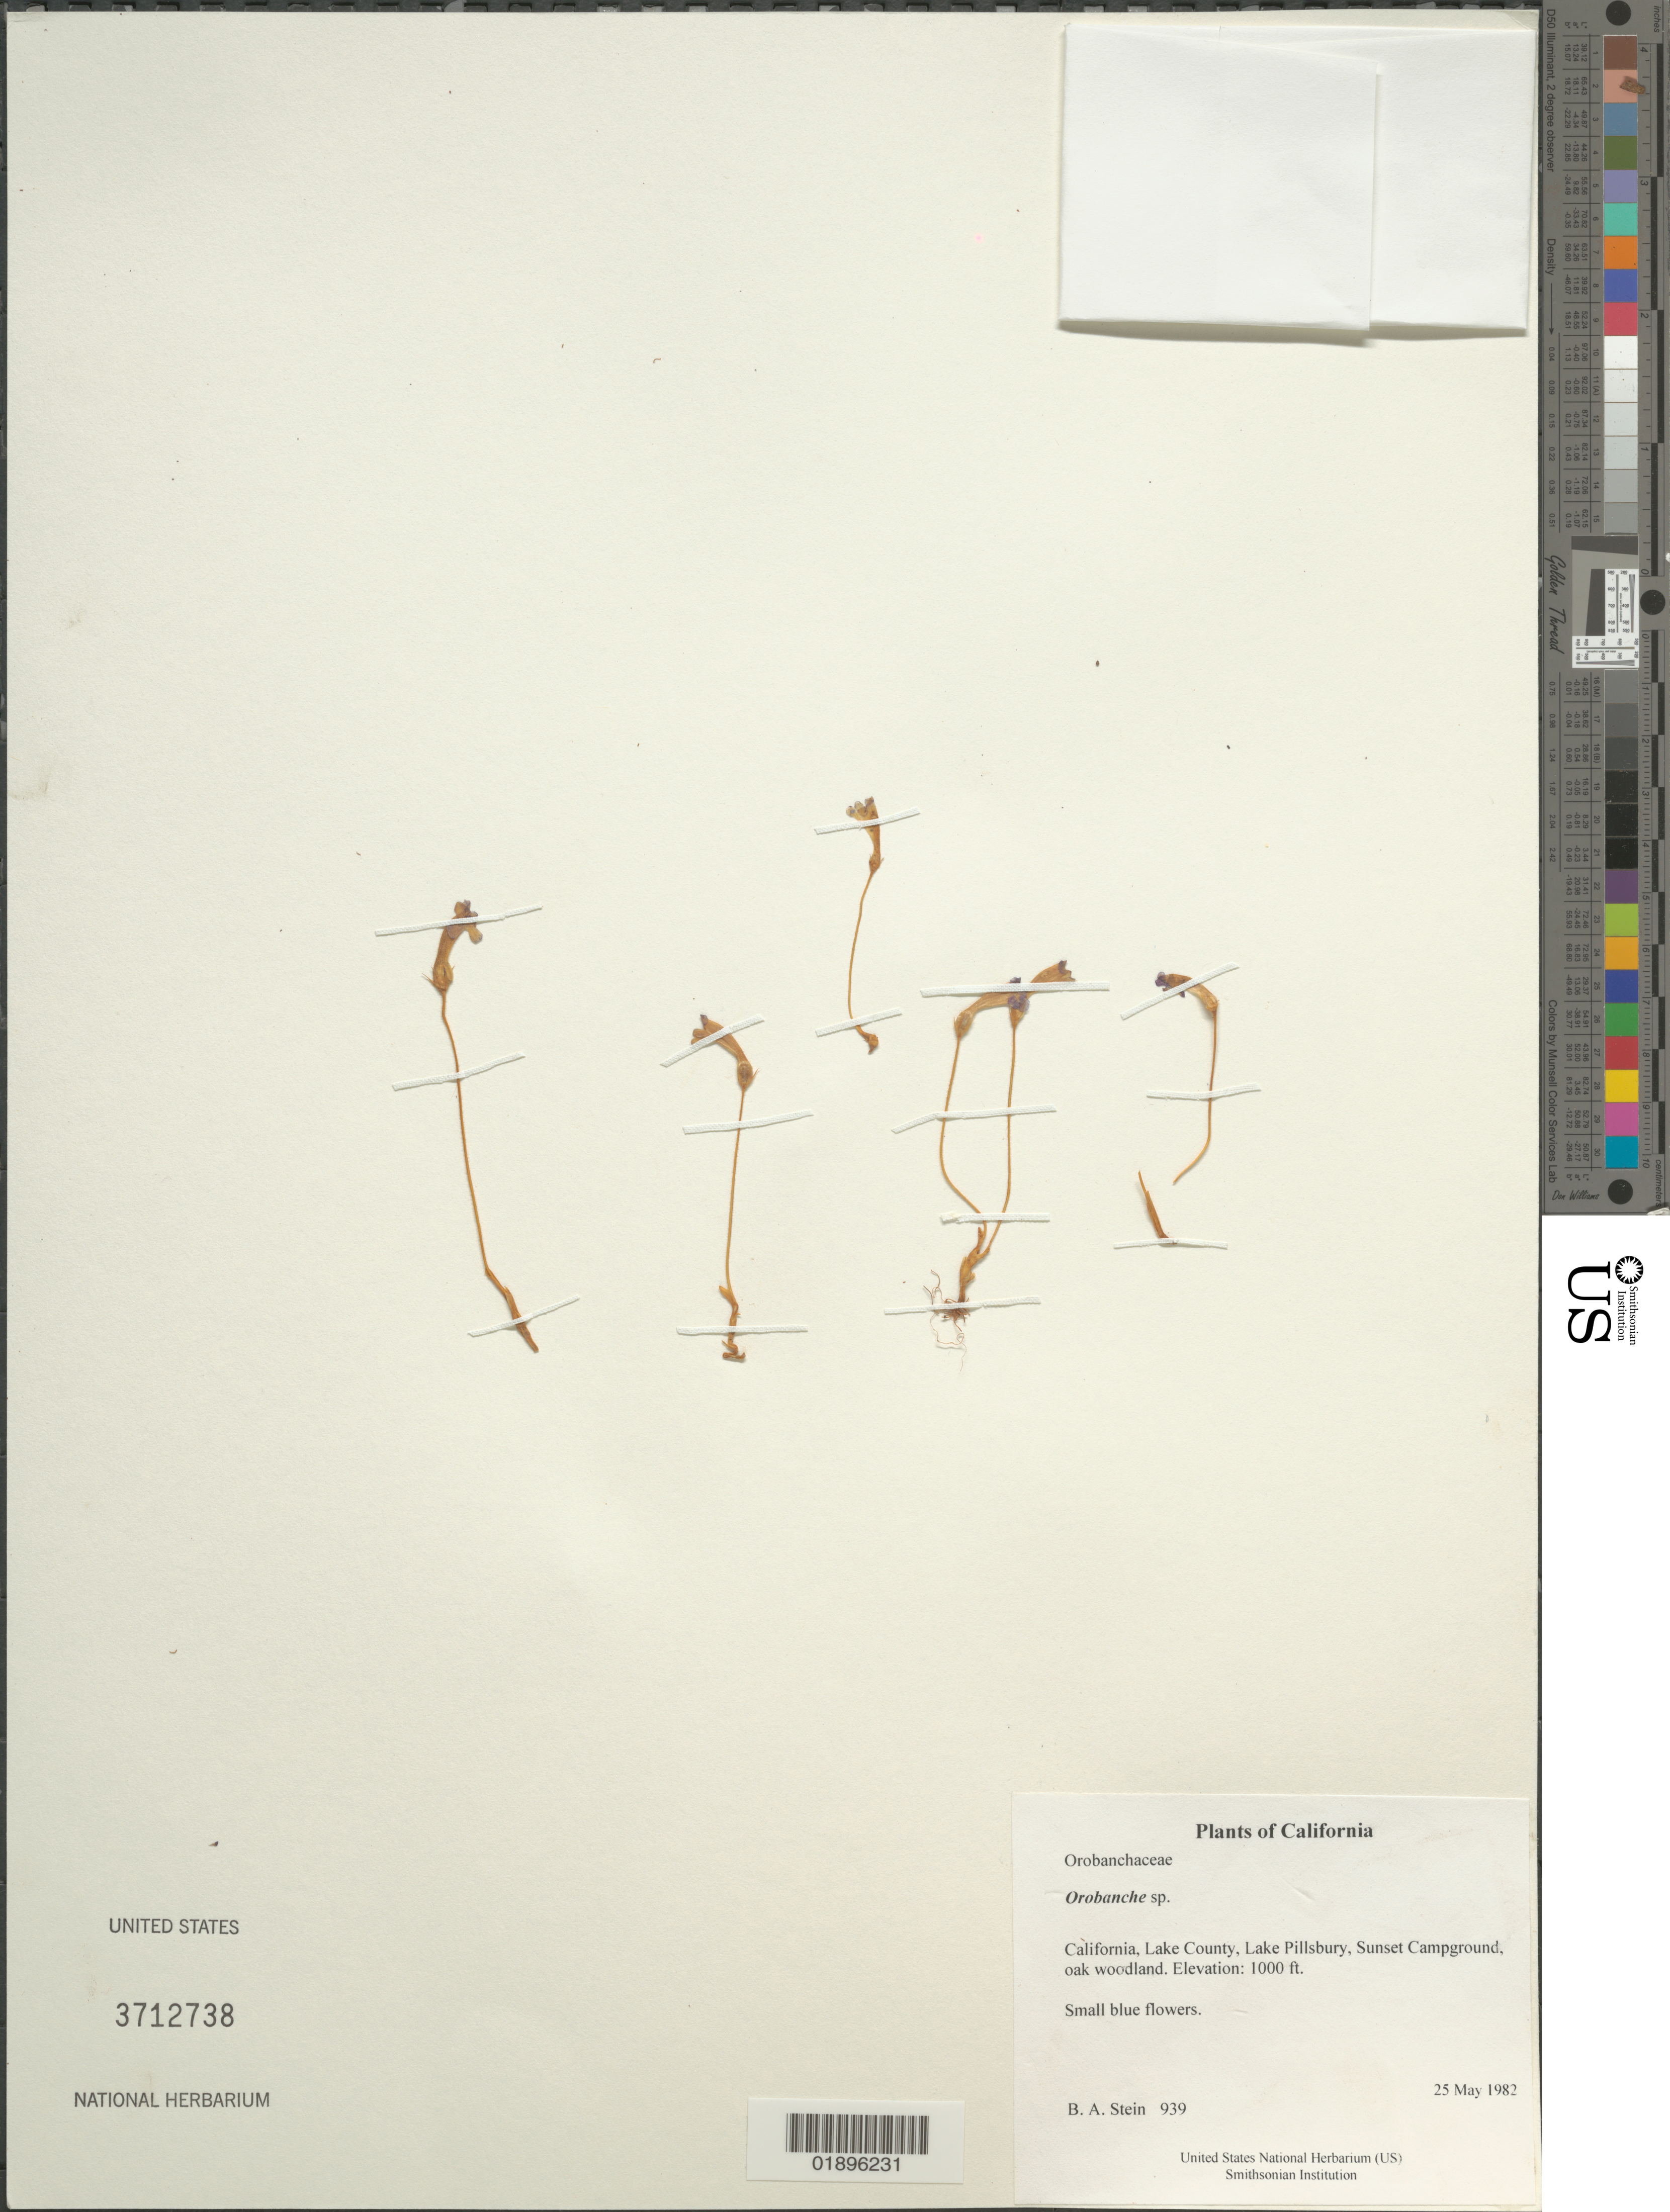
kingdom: Plantae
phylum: Tracheophyta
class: Magnoliopsida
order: Lamiales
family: Orobanchaceae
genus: Orobanche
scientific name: Orobanche sp.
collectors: B. A. Stein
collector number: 939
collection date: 1982-05-25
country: United States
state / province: California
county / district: Lake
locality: Lake Pillsbury, Sunset Campground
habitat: Oak woodland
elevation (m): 305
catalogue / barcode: US 3712738